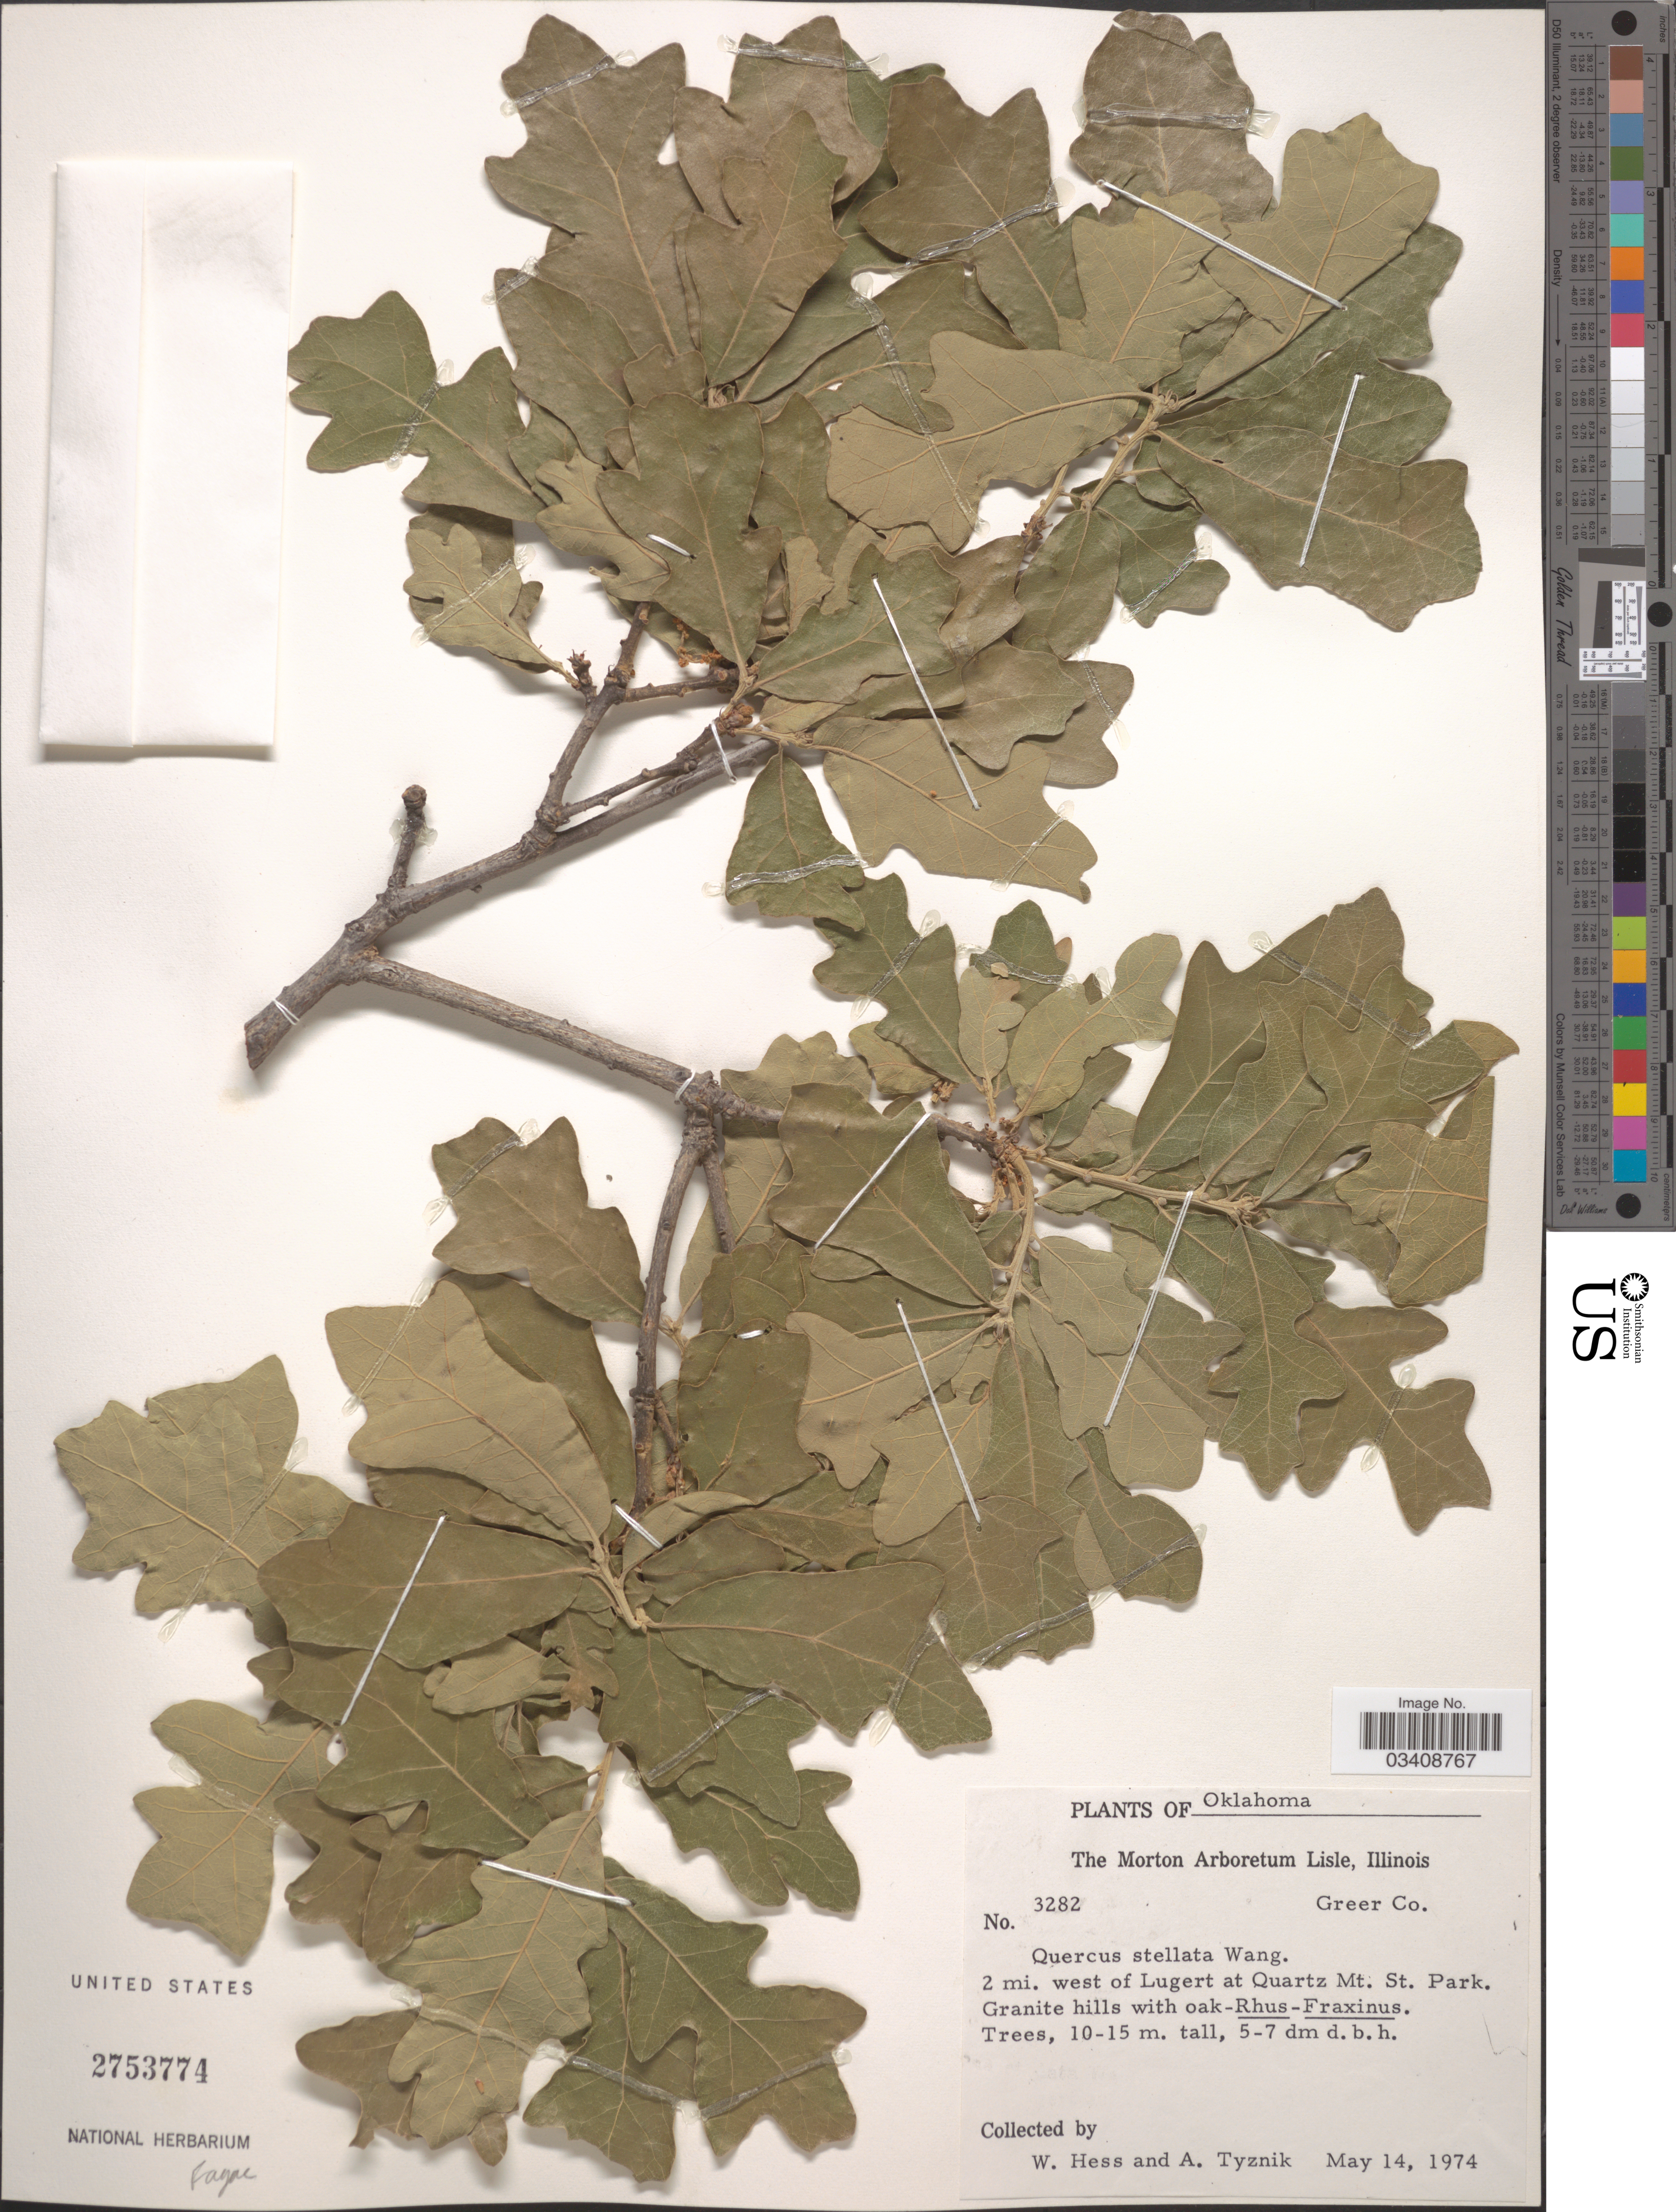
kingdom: Plantae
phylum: Tracheophyta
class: Magnoliopsida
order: Fagales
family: Fagaceae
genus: Quercus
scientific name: Quercus stellata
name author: Wangenh.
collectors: W. Hess & A. Tyznik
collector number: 3282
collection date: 1974-05-14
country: United States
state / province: Oklahoma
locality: Greer Co. 2 mi. west of Lugert at Quartz Mt. St. Park.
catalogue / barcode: US 2753774